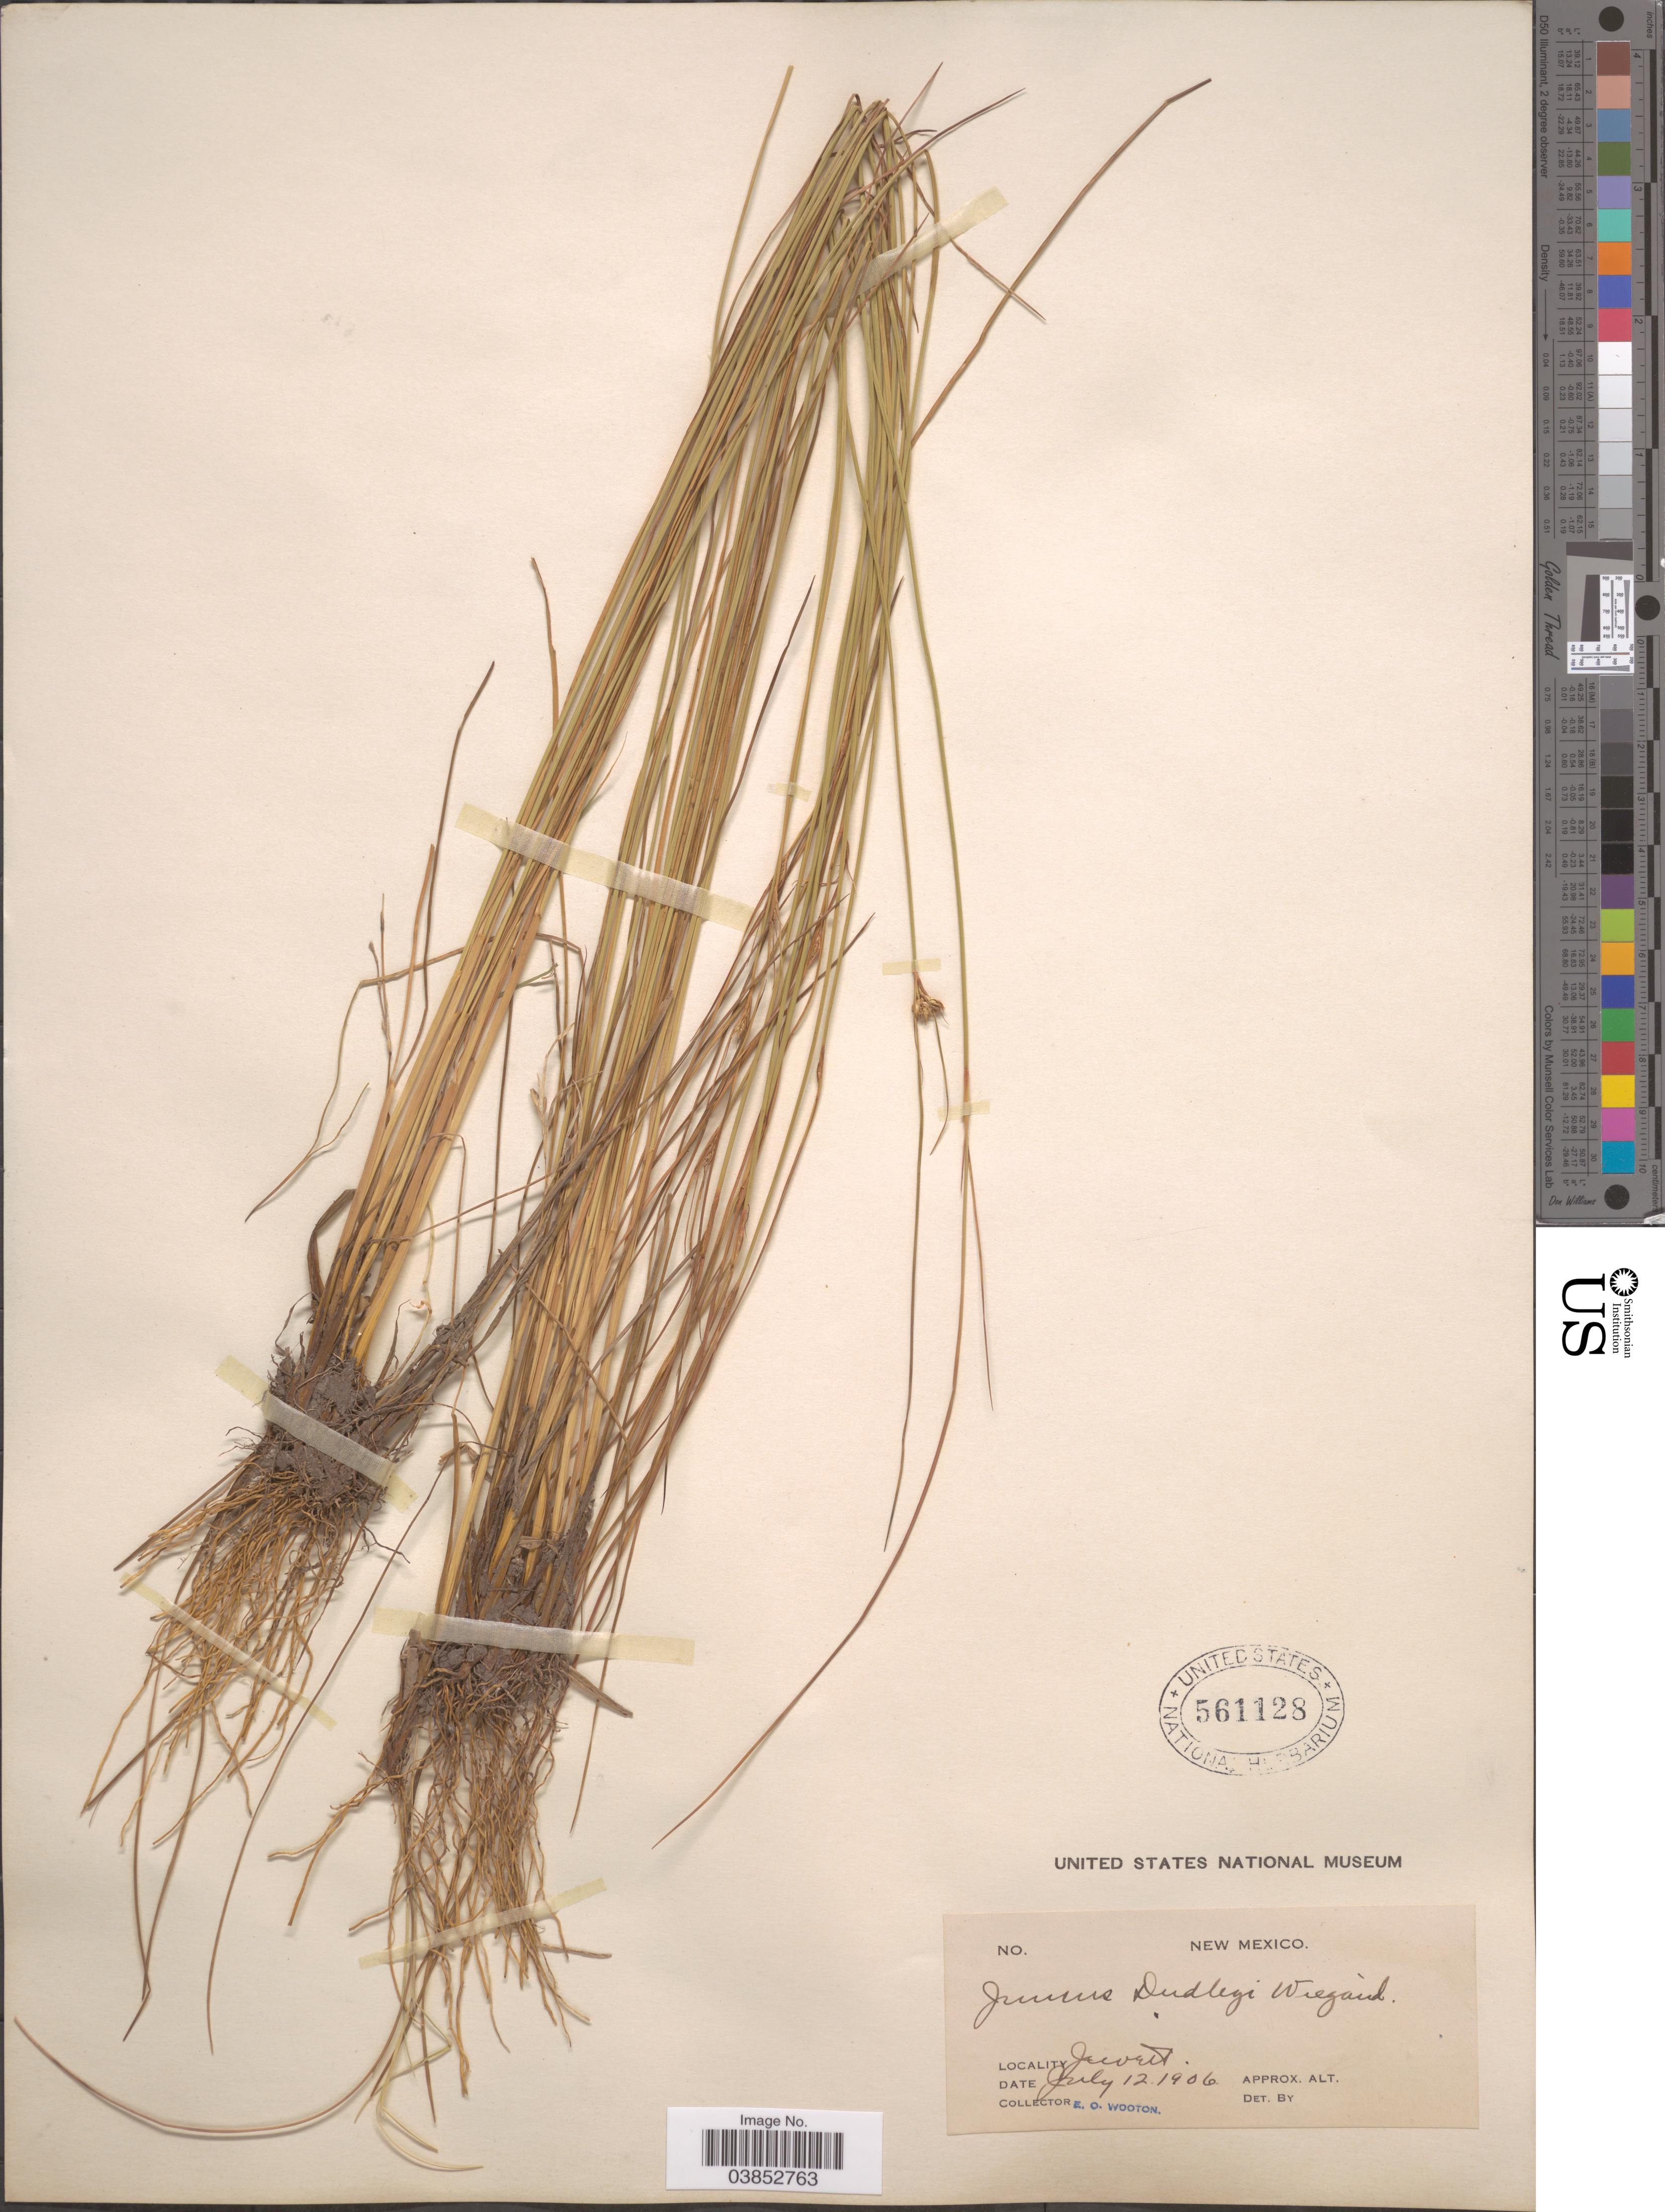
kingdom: Plantae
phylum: Tracheophyta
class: Liliopsida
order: Poales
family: Juncaceae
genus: Juncus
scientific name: Juncus dudleyi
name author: Wiegand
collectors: E. O. Wooton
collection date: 1906-07-12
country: United States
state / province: New Mexico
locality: Jewett.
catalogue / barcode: US 561128